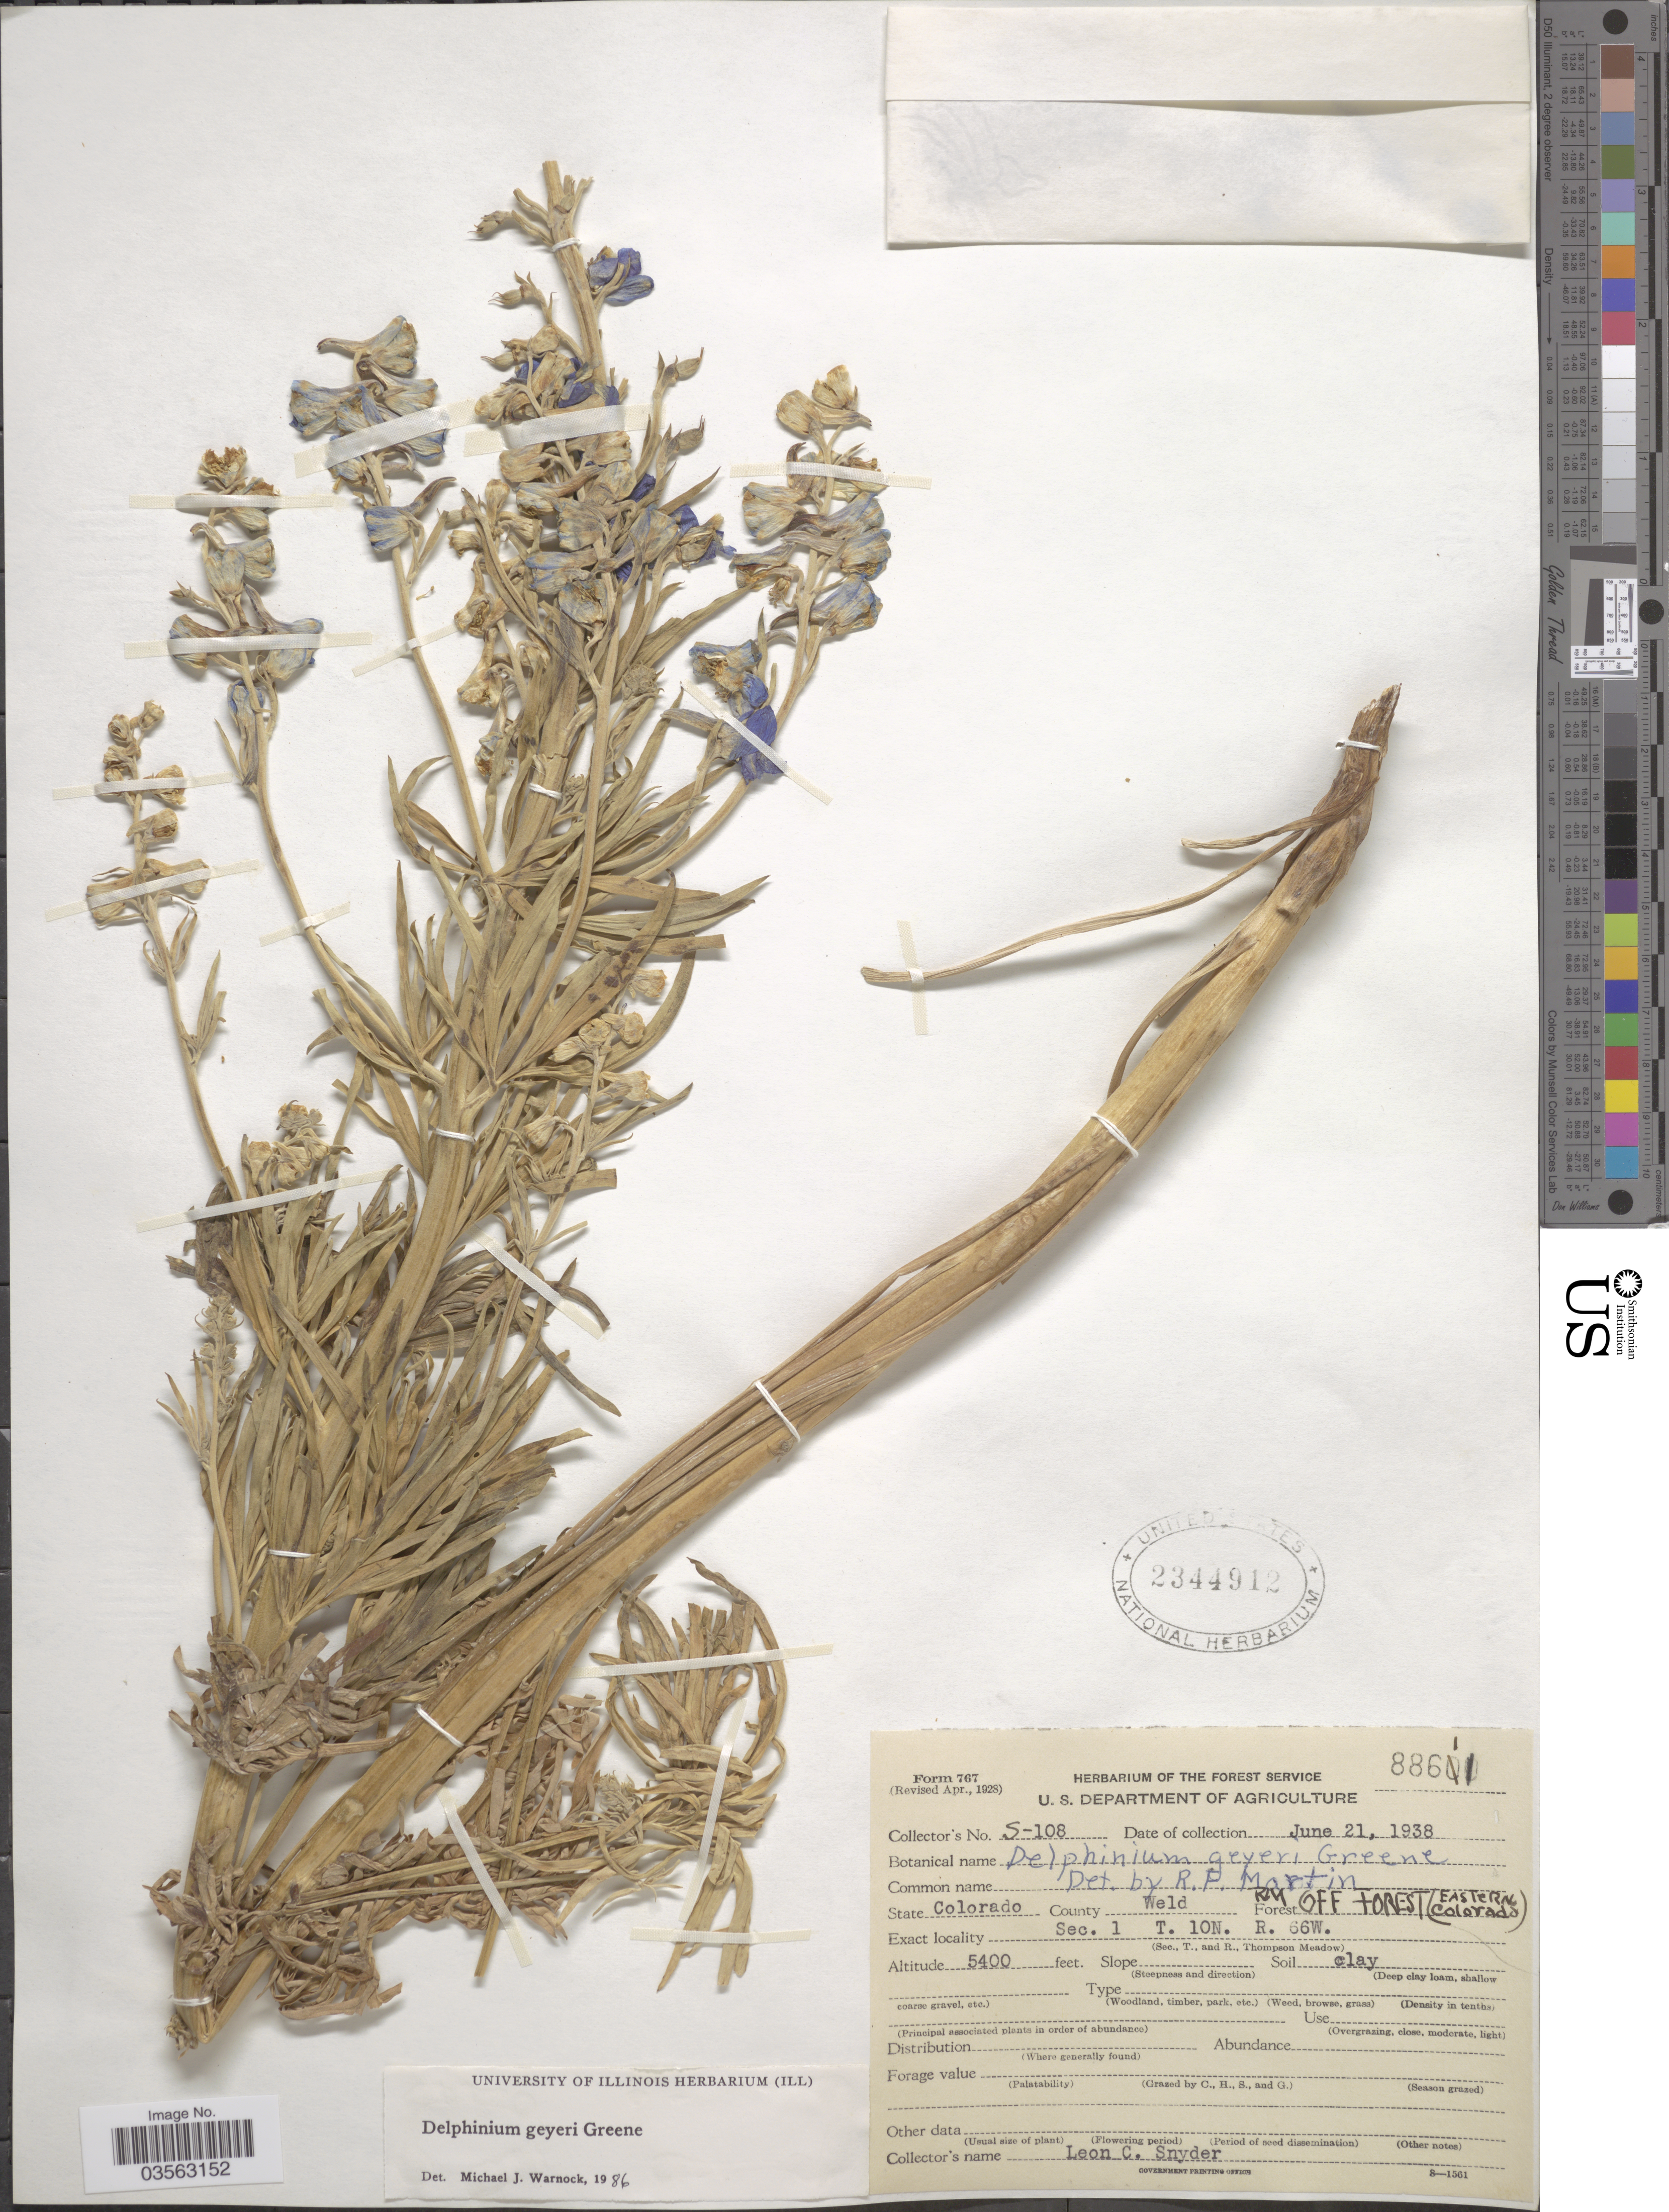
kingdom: Plantae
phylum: Tracheophyta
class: Magnoliopsida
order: Ranunculales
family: Ranunculaceae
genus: Delphinium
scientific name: Delphinium geyeri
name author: Greene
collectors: L. Snyder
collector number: S-108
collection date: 1938-06-21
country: United States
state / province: Colorado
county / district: Weld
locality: County Weld Forest RM Off Forest (Eastern Colorado). Sec. 1 T. 10N. R. 66W.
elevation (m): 1646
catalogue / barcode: US 2344912